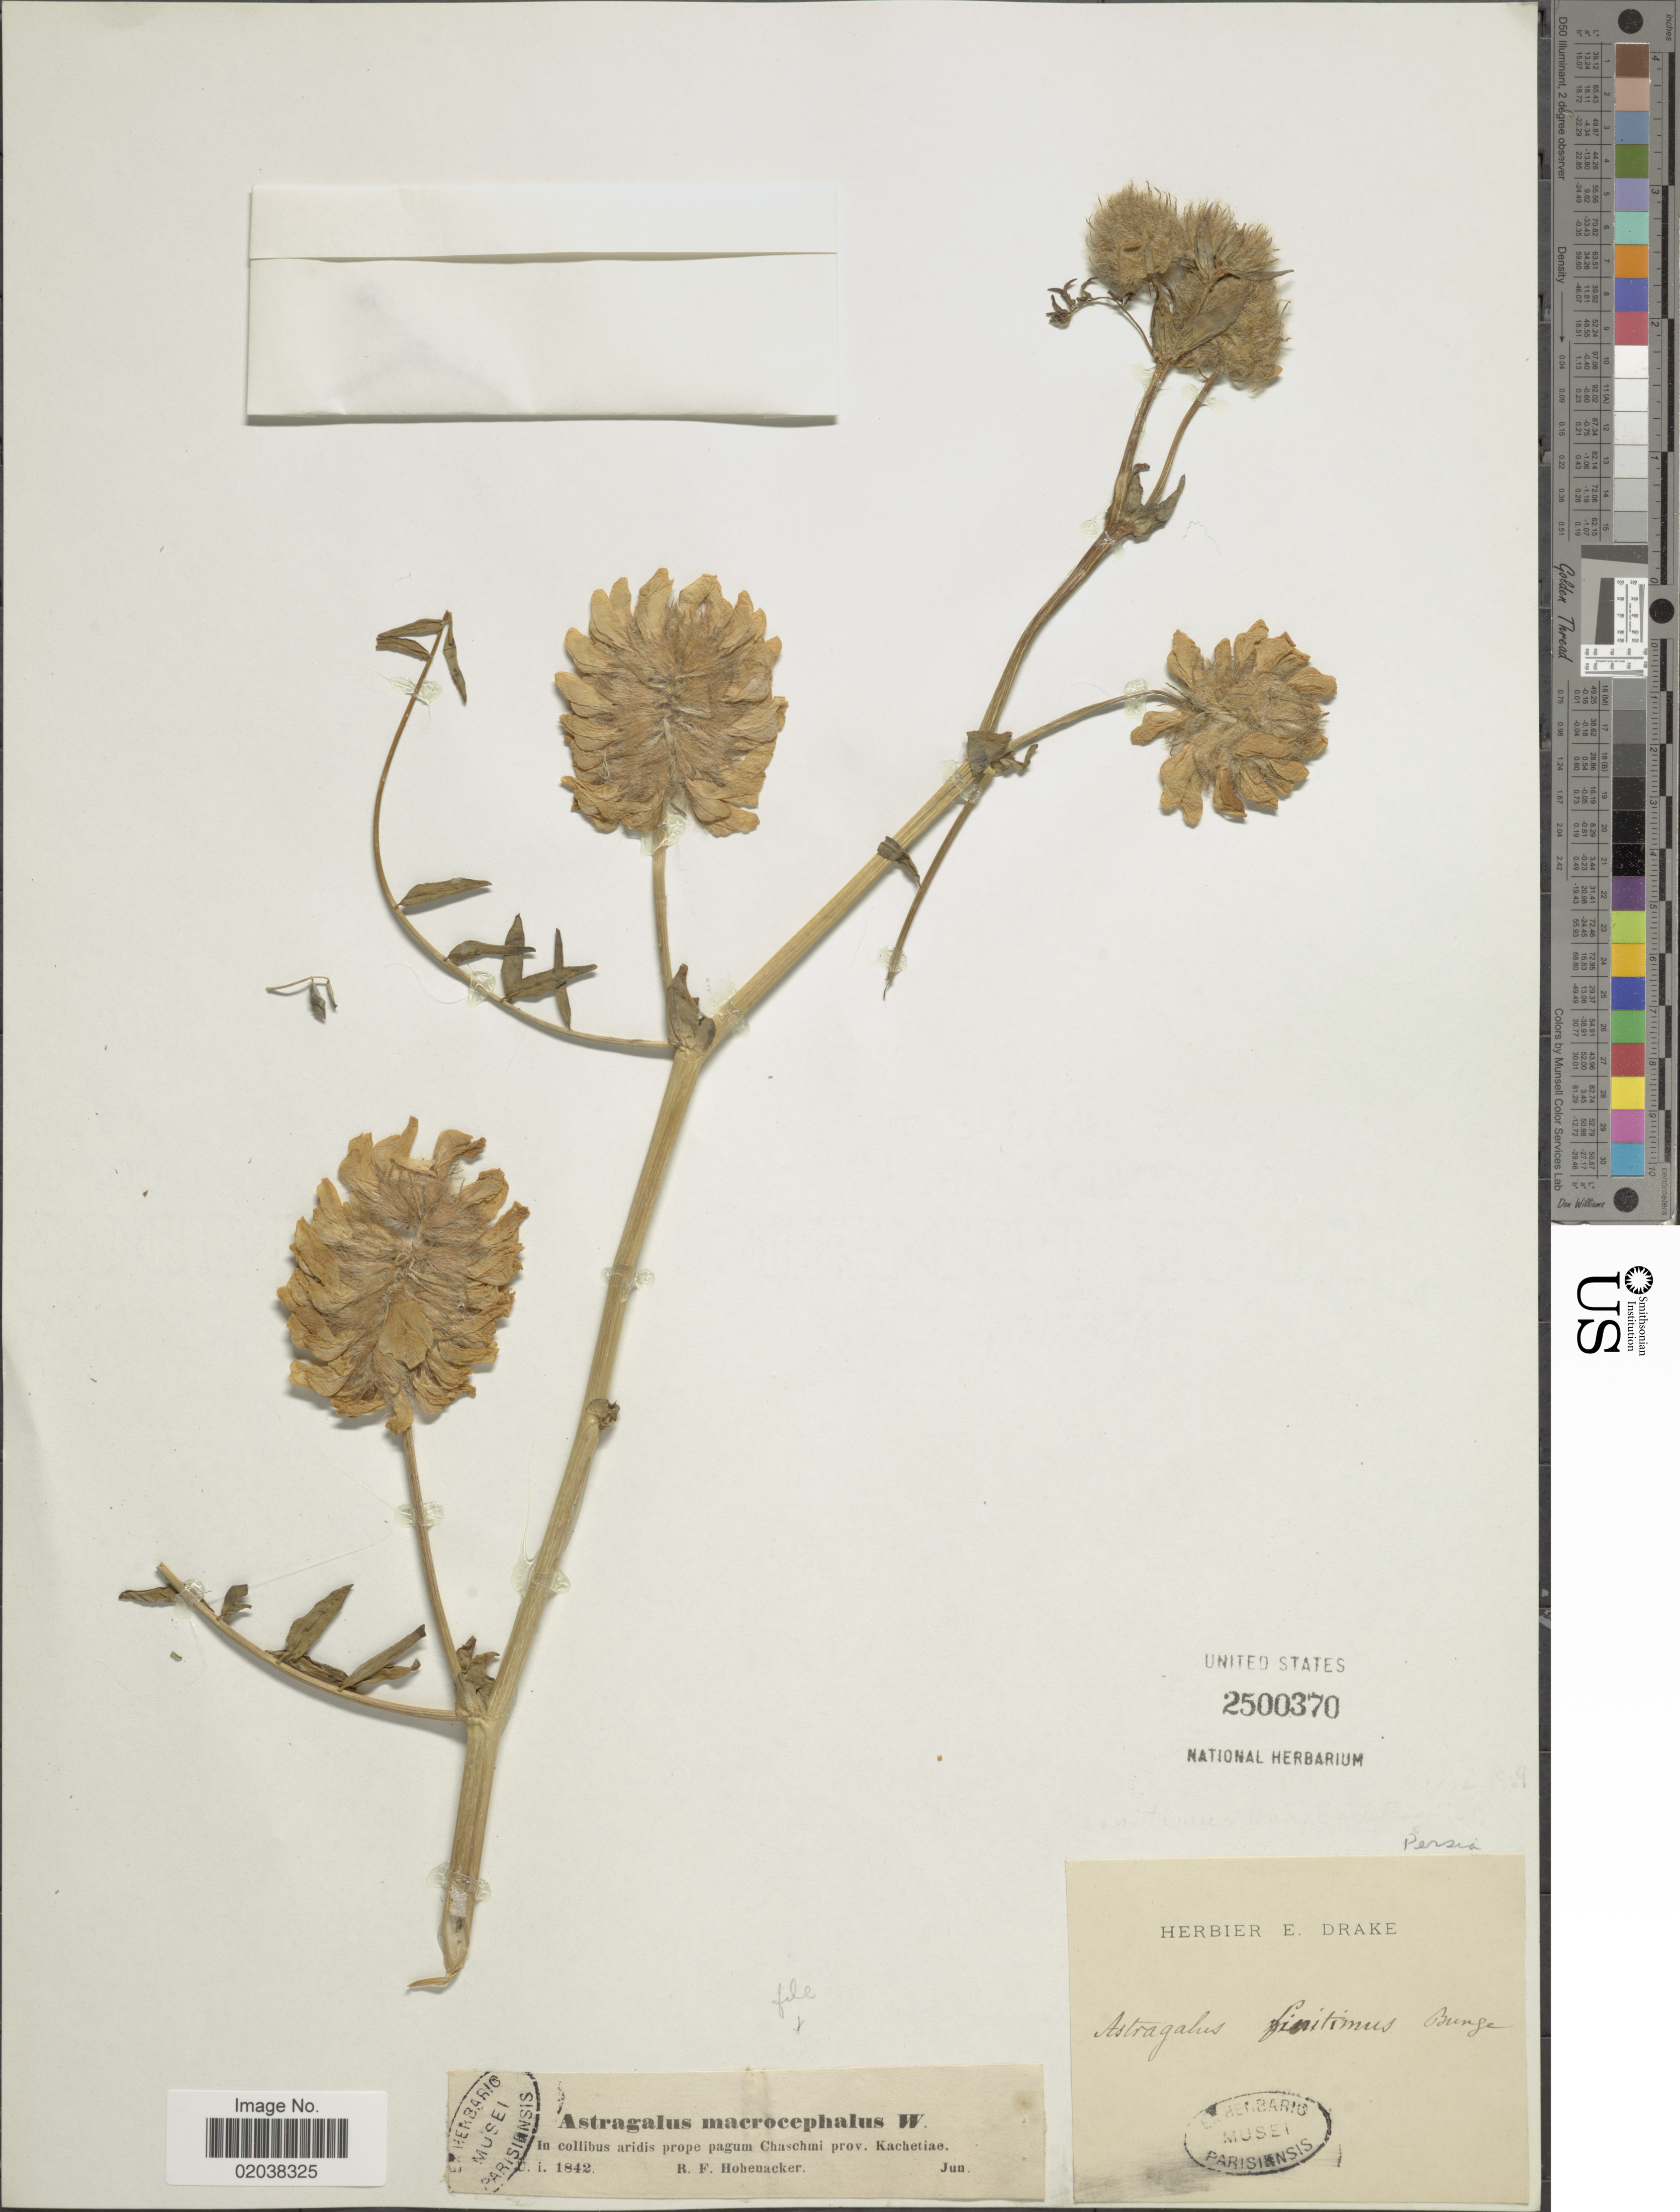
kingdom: Plantae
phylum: Tracheophyta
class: Magnoliopsida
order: Fabales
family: Fabaceae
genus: Astragalus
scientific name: Astragalus macrocephalus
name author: Willd.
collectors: R. F. Hohenacker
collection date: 1842-06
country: Georgia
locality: In collibus aridis prope pagum Chaschmi prov. Kachetiae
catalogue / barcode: US 2500370